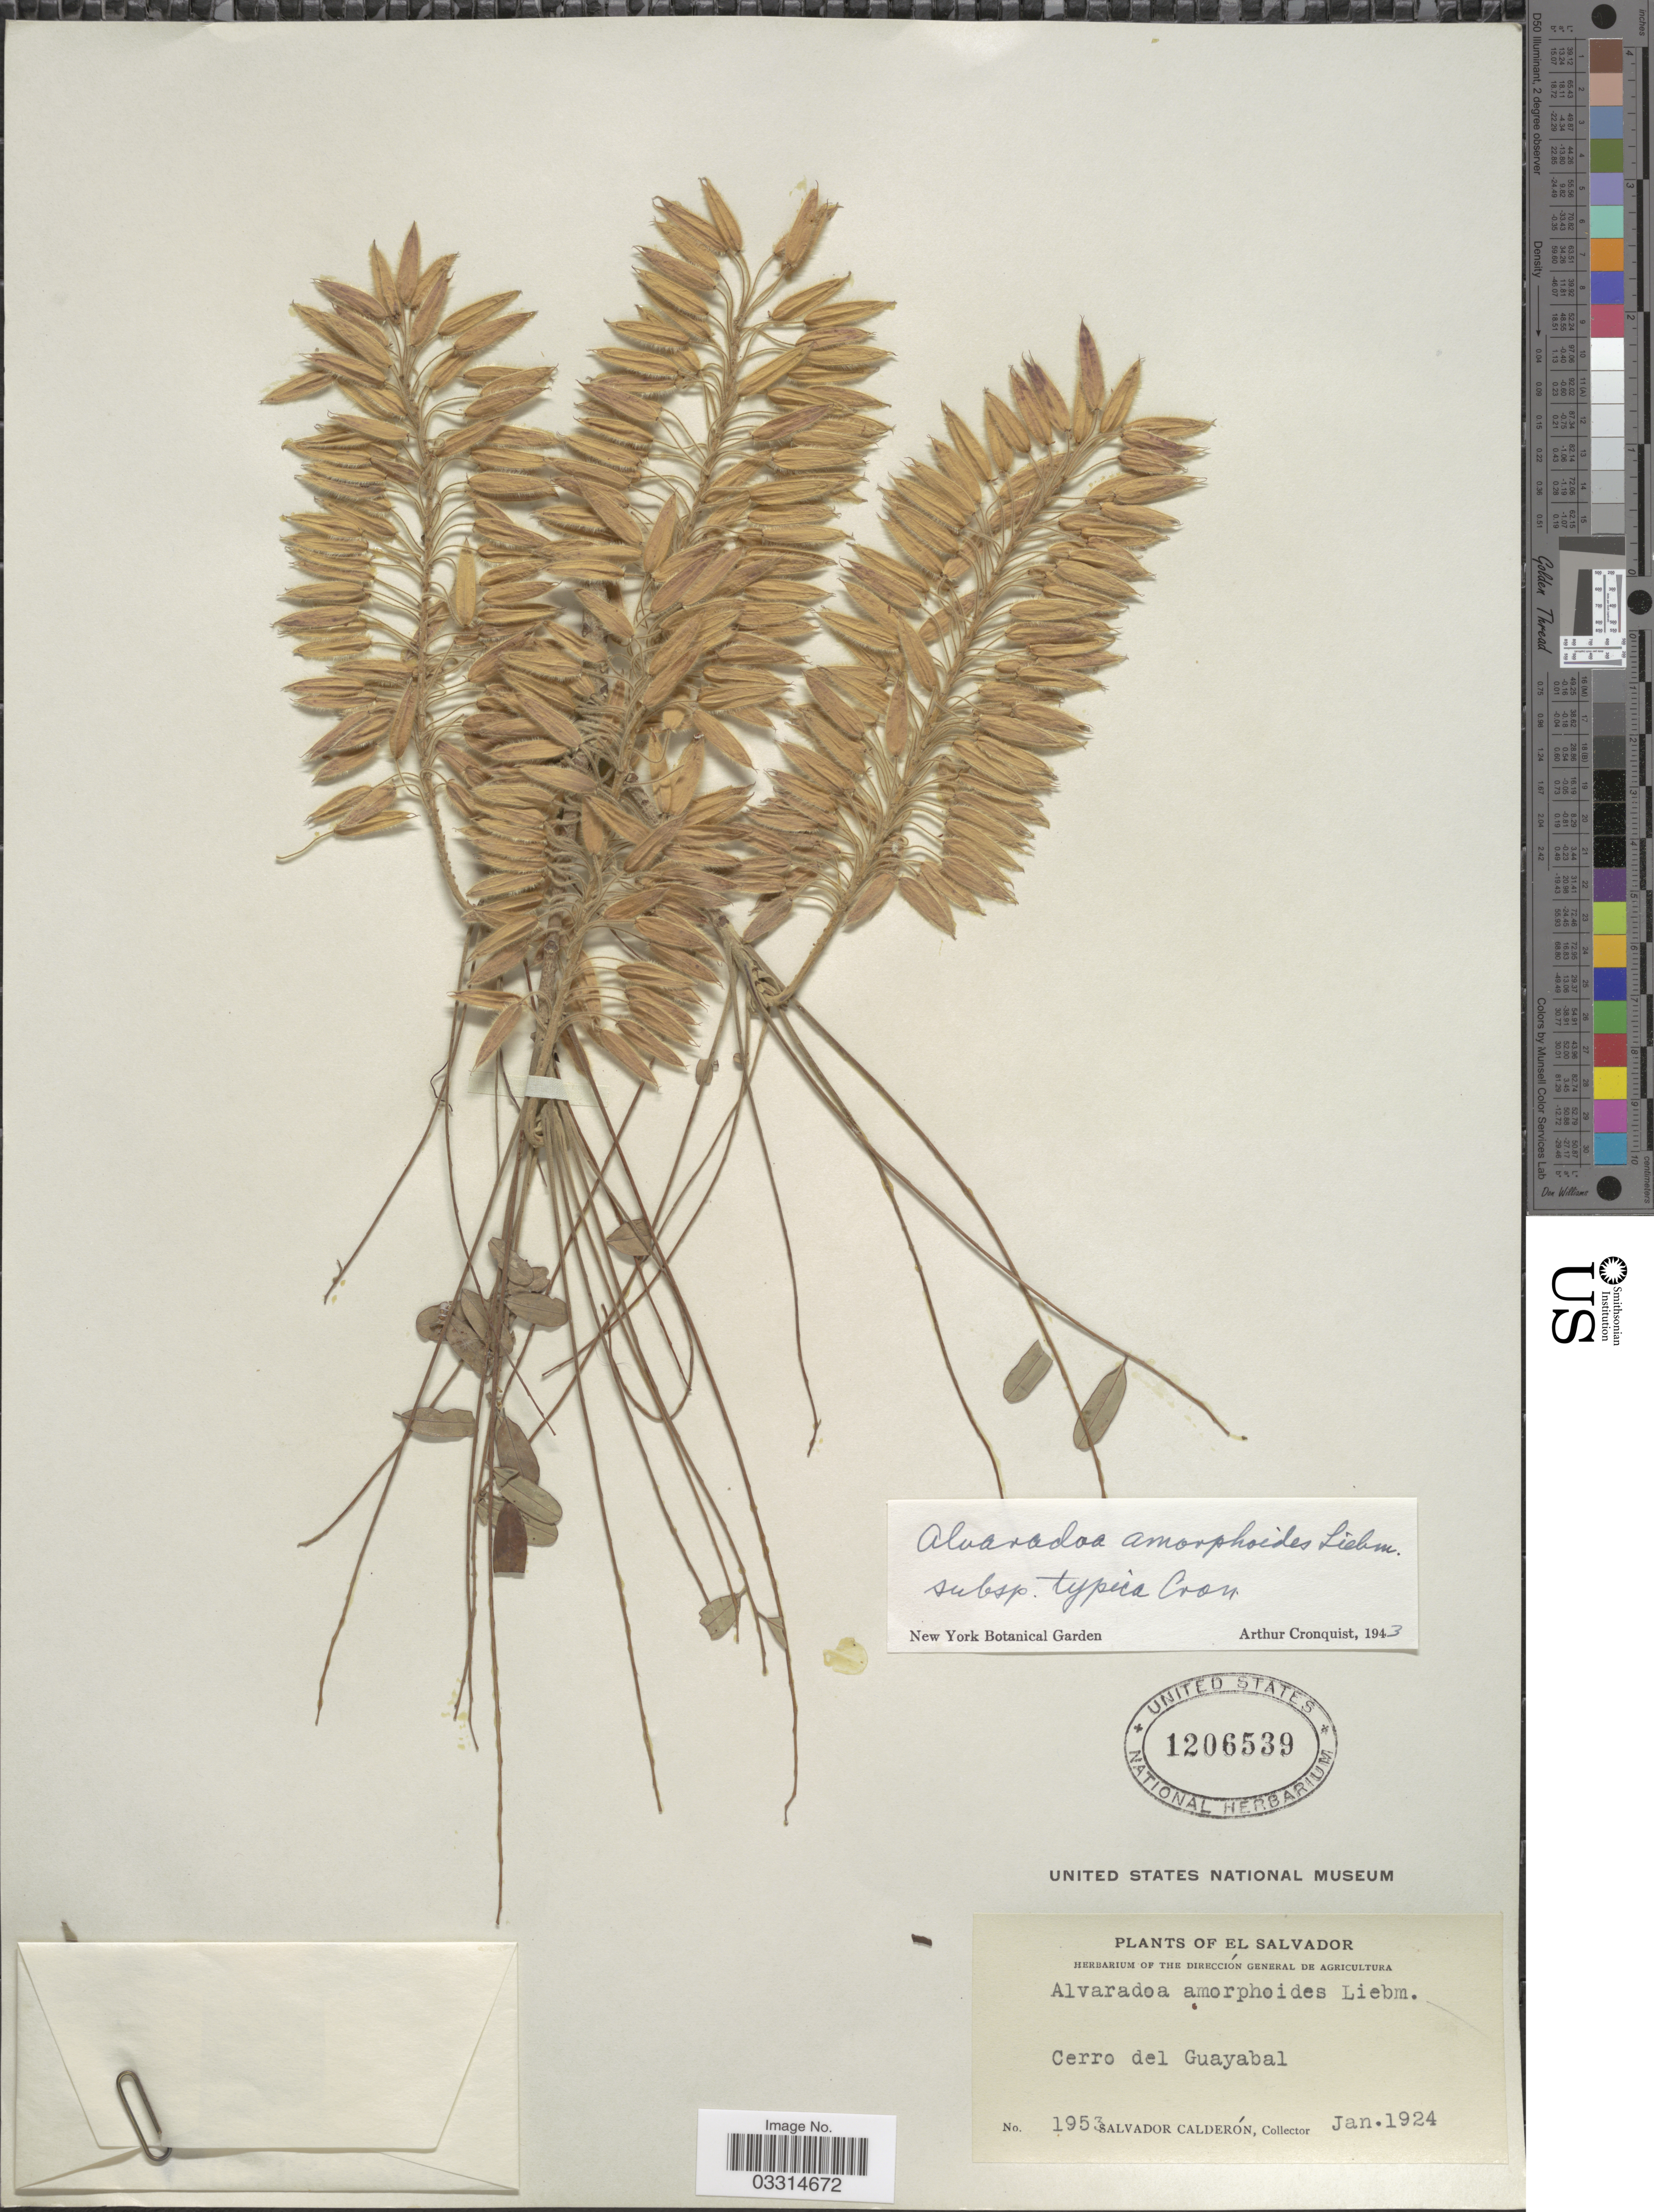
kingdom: Plantae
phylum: Tracheophyta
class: Magnoliopsida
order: Picramniales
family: Picramniaceae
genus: Alvaradoa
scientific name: Alvaradoa amorphoides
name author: Liebm.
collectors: S. Calderón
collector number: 1953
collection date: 1924-01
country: El Salvador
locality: Cerro del Guayabal.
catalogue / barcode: US 1206539